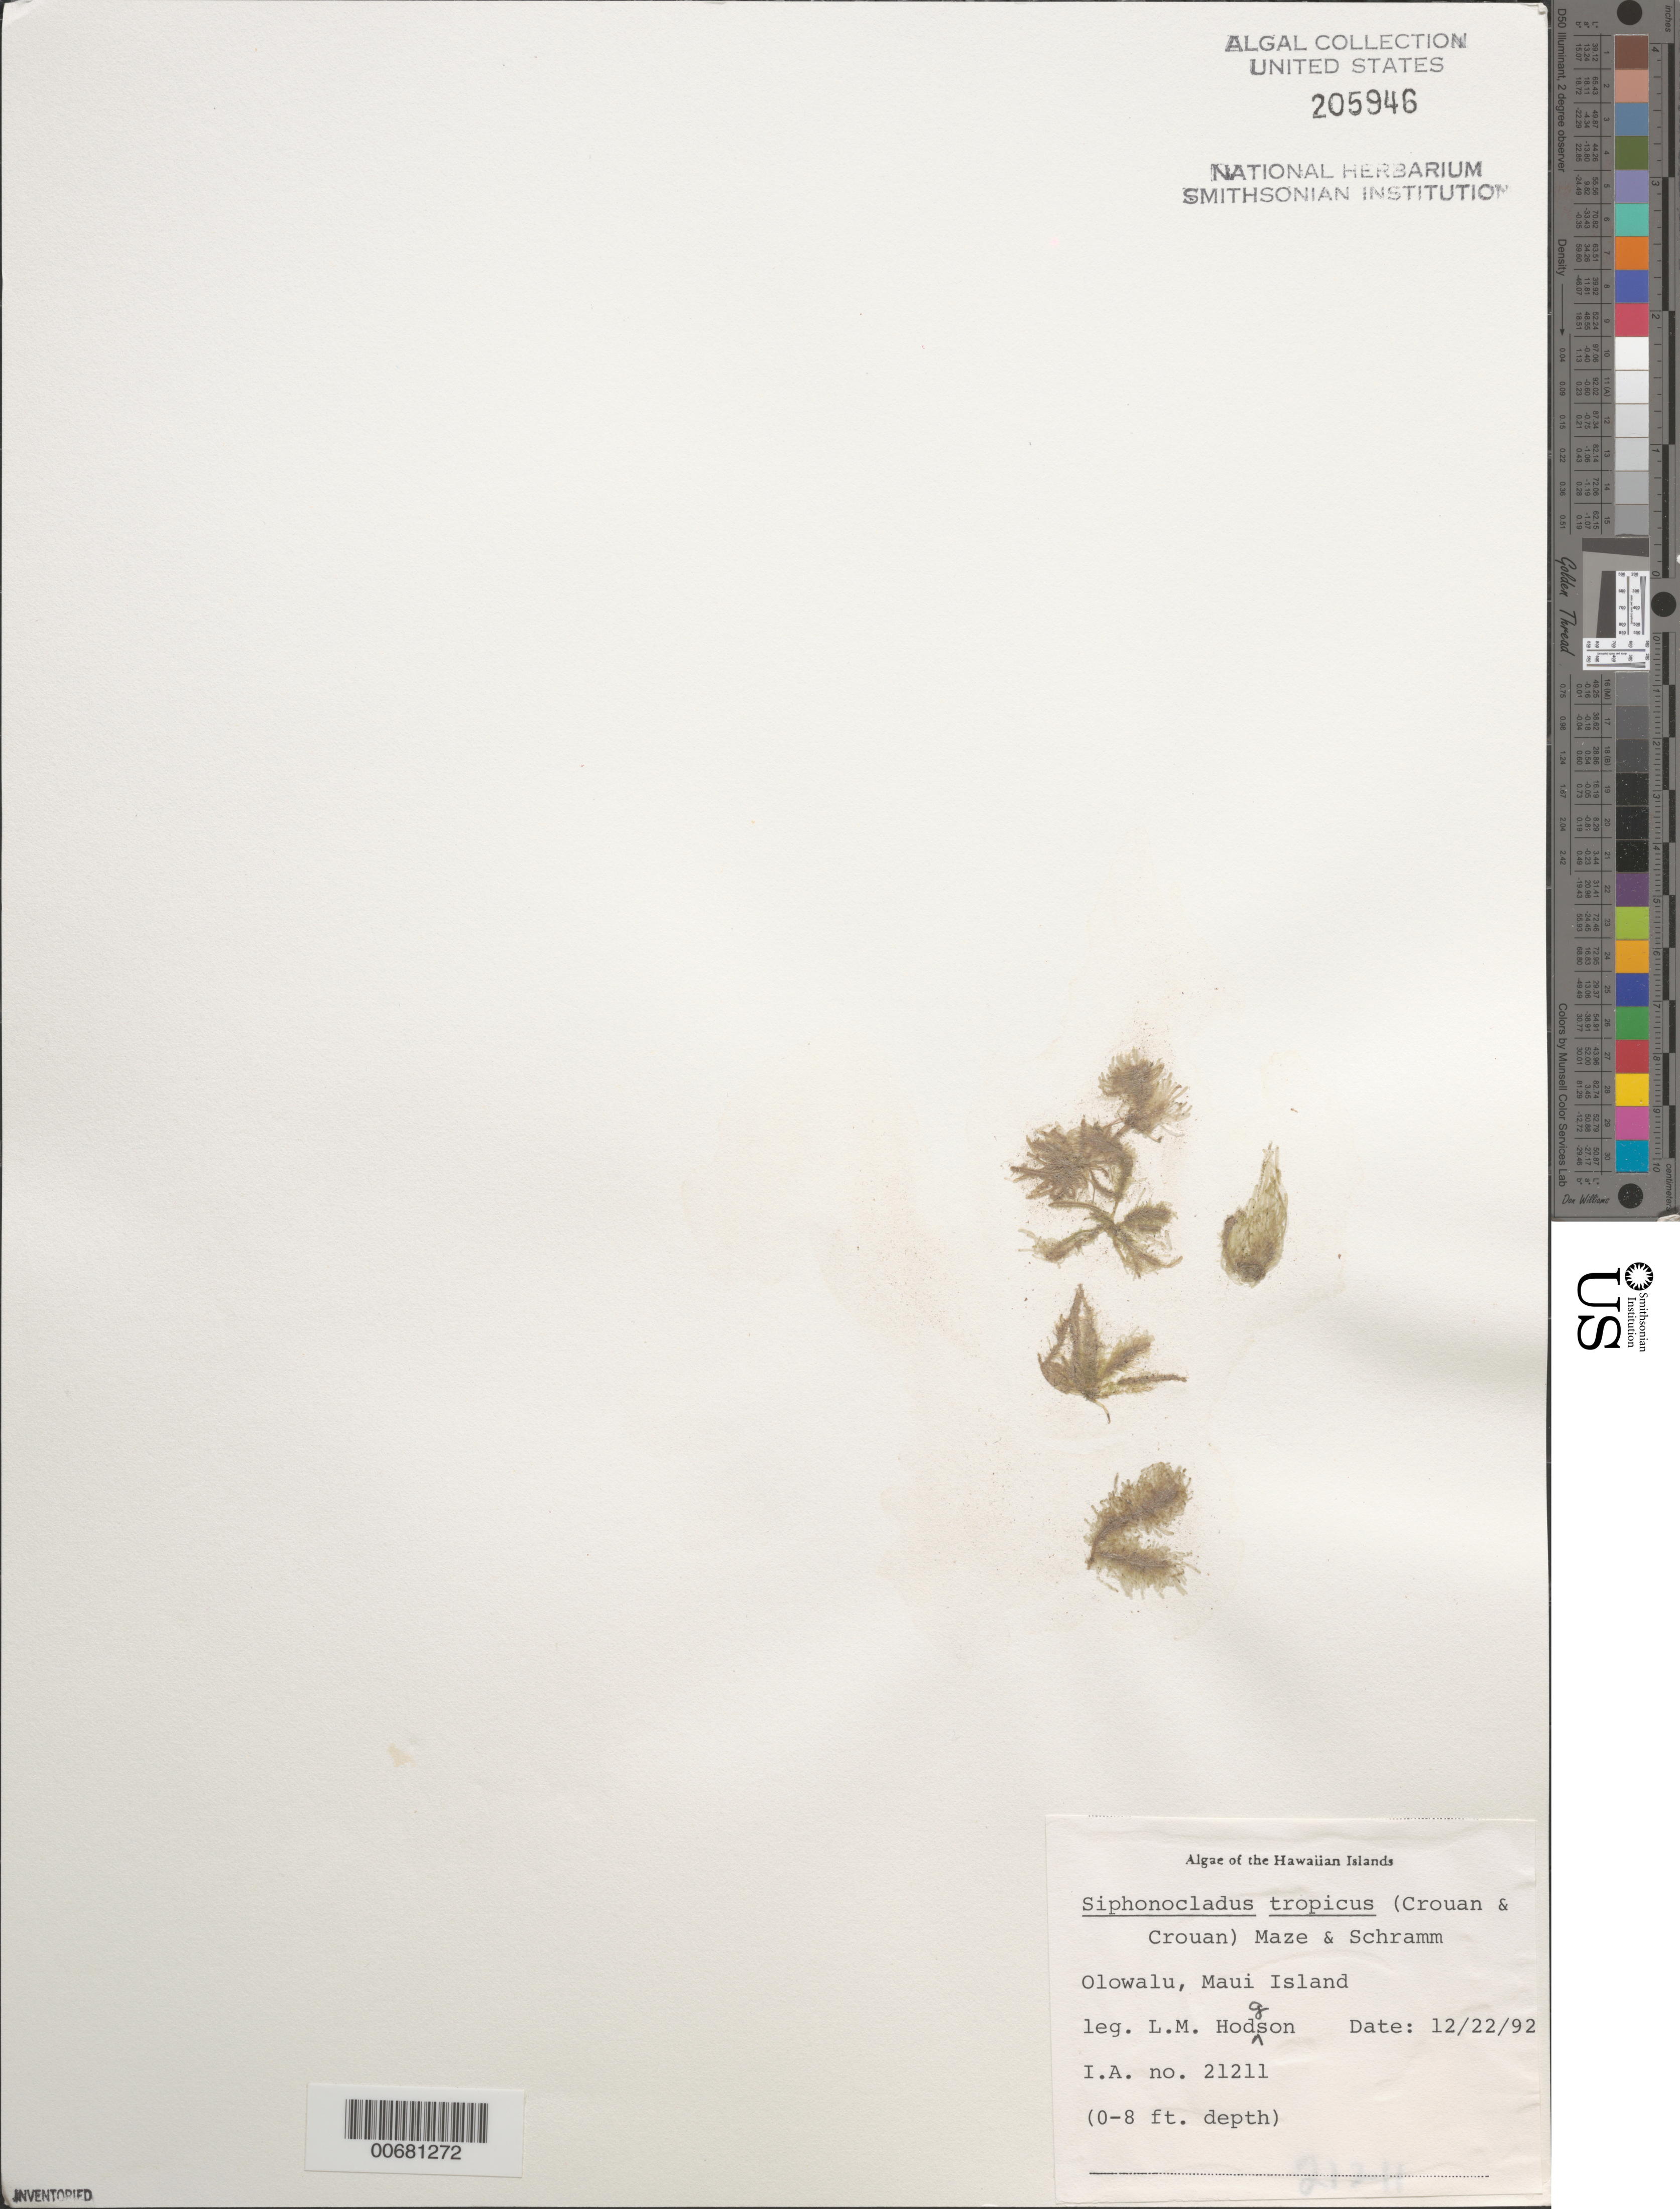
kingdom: Plantae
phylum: Chlorophyta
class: Ulvophyceae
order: Siphonocladales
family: Siphonocladaceae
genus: Siphonocladus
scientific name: Siphonocladus tropicus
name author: (P. Crouan & H. Crouan) J. Agardh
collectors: L. M. Hodgson et al.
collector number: IAA 21211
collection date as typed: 22 Dec 1992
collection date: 1992-12-22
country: United States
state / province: Hawaii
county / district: Maui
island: Maui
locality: Olowalu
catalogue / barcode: US 205946